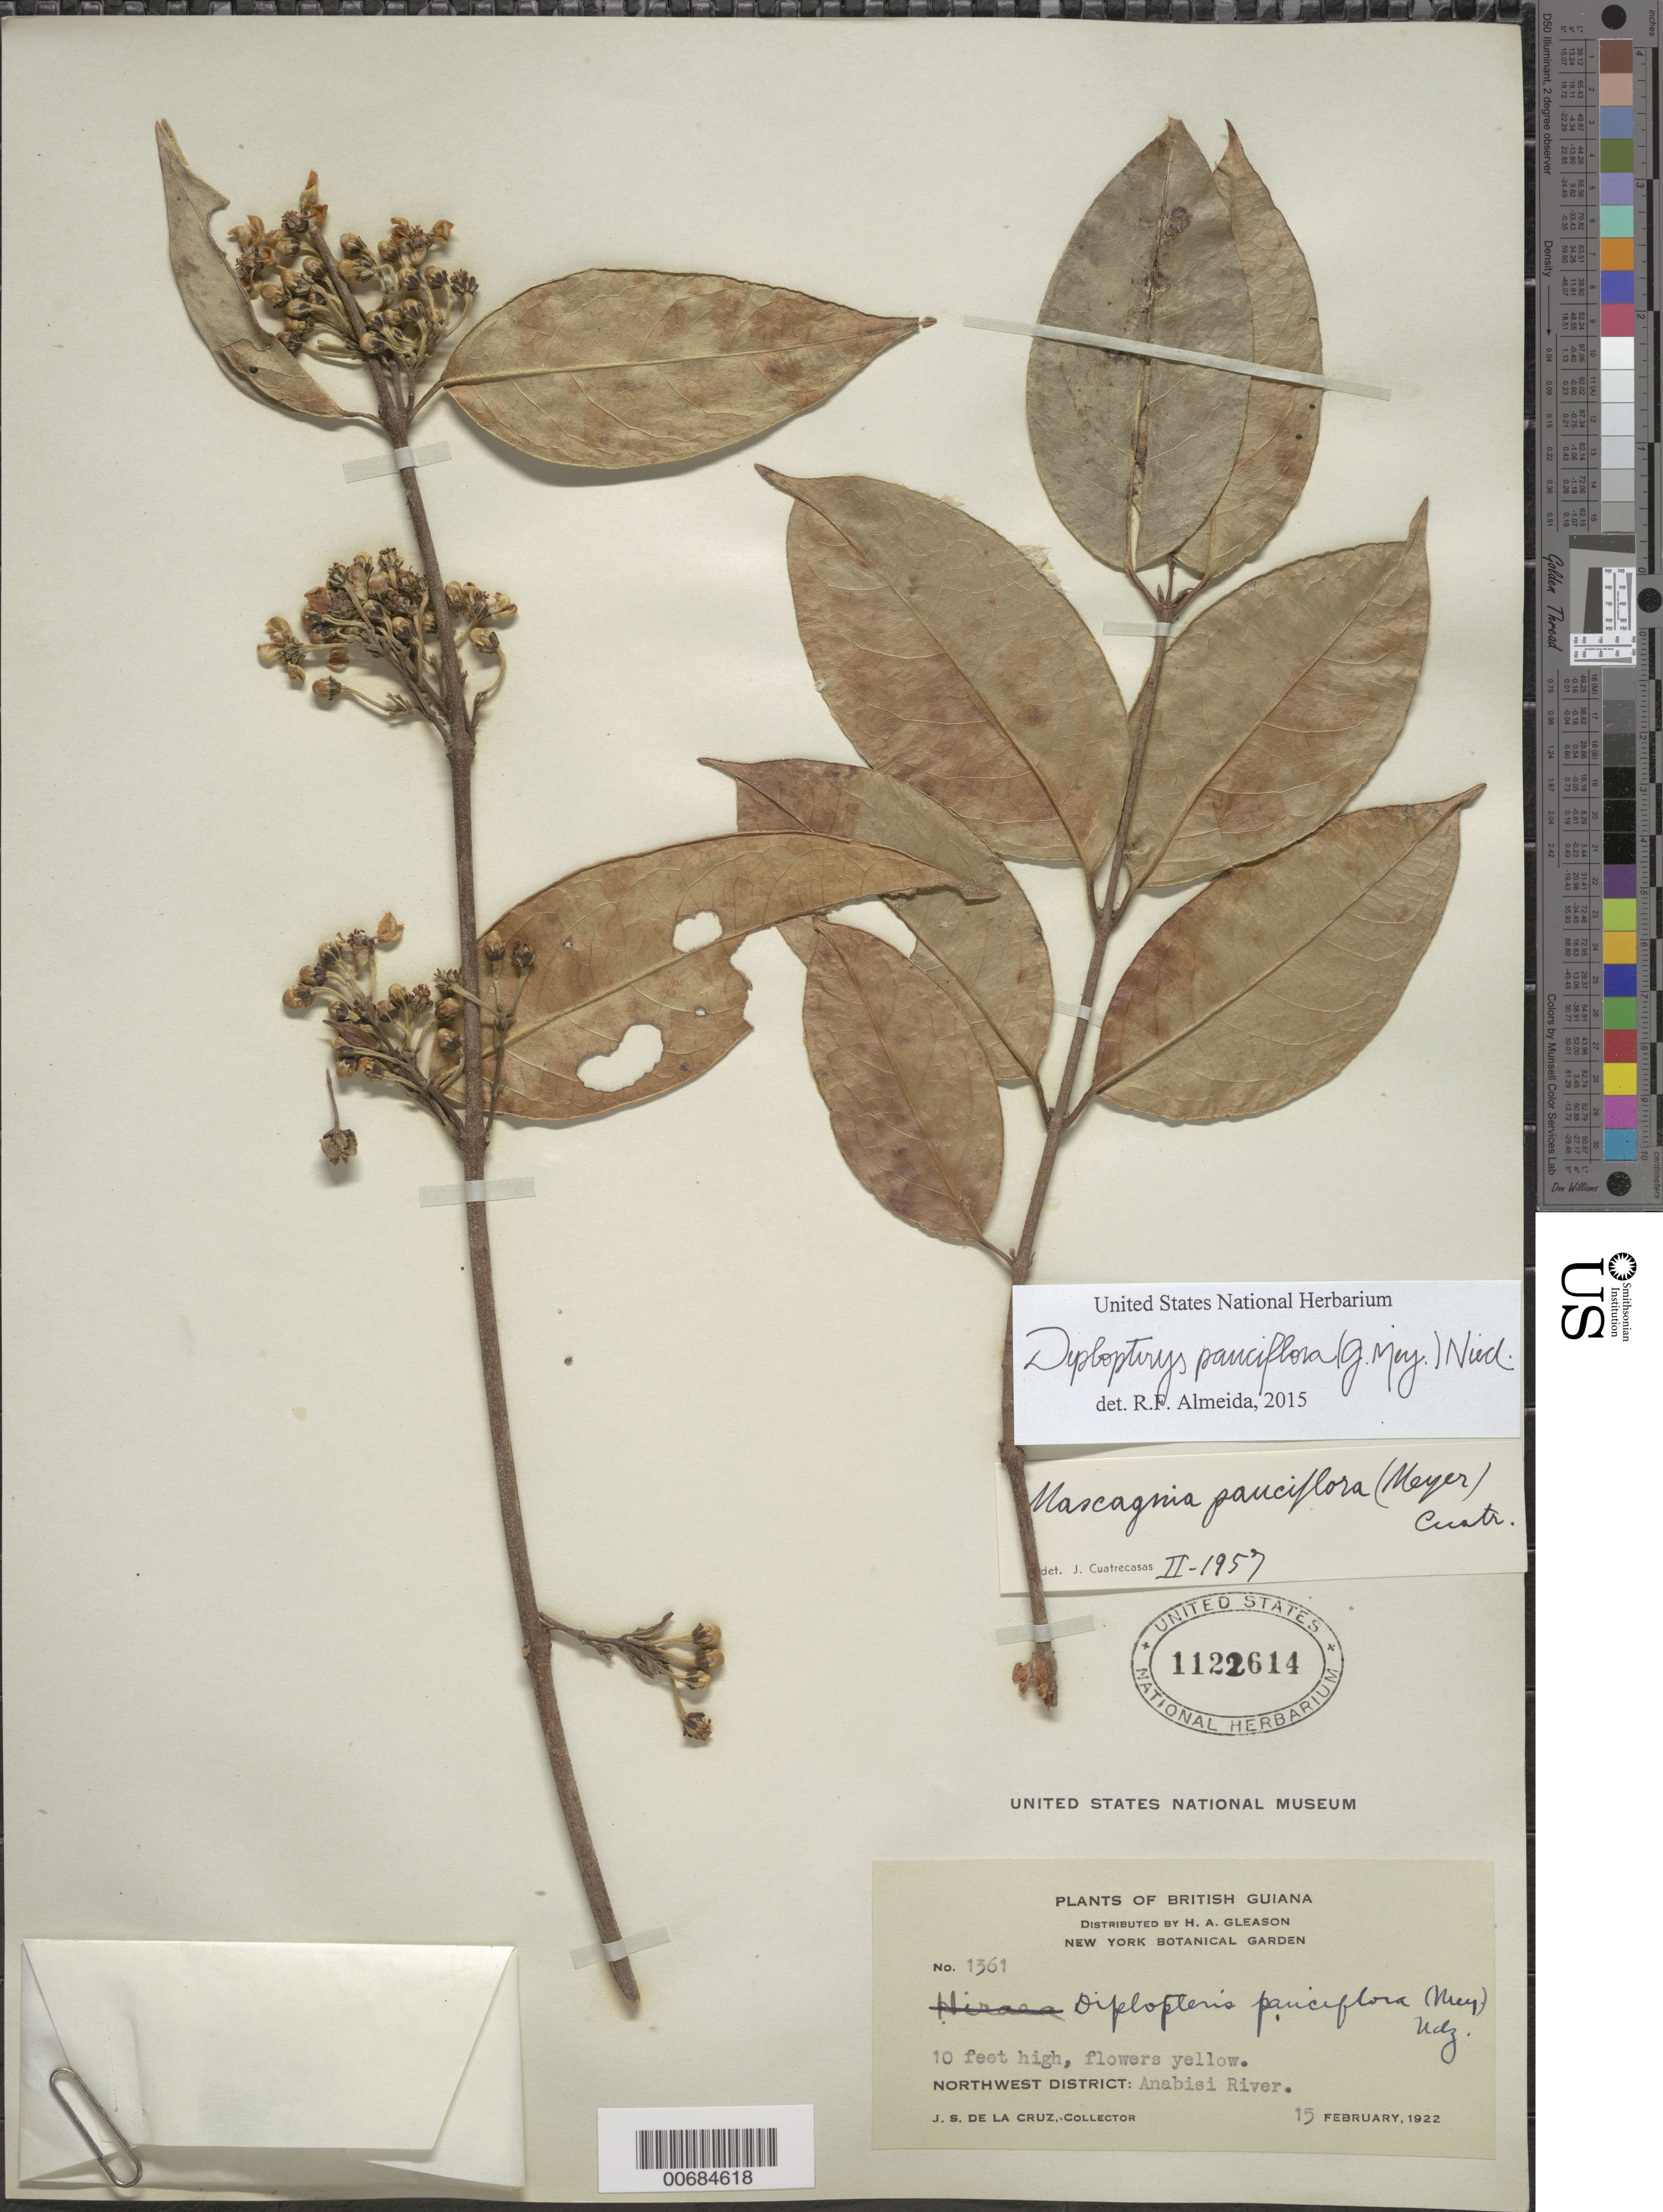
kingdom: Plantae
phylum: Tracheophyta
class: Magnoliopsida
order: Malpighiales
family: Malpighiaceae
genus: Diplopterys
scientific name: Diplopterys pauciflora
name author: (G. Mey.) Nied.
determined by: De Almeida, R. F., (HUEFS), Universidade Estadual de Feira de Santana (BRAZIL)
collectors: J. S. de la Cruz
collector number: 1361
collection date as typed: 15-Feb-22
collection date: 1922-02-15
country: Guyana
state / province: Barima-Waini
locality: Anabisi River, Northwest District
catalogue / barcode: US 1122614